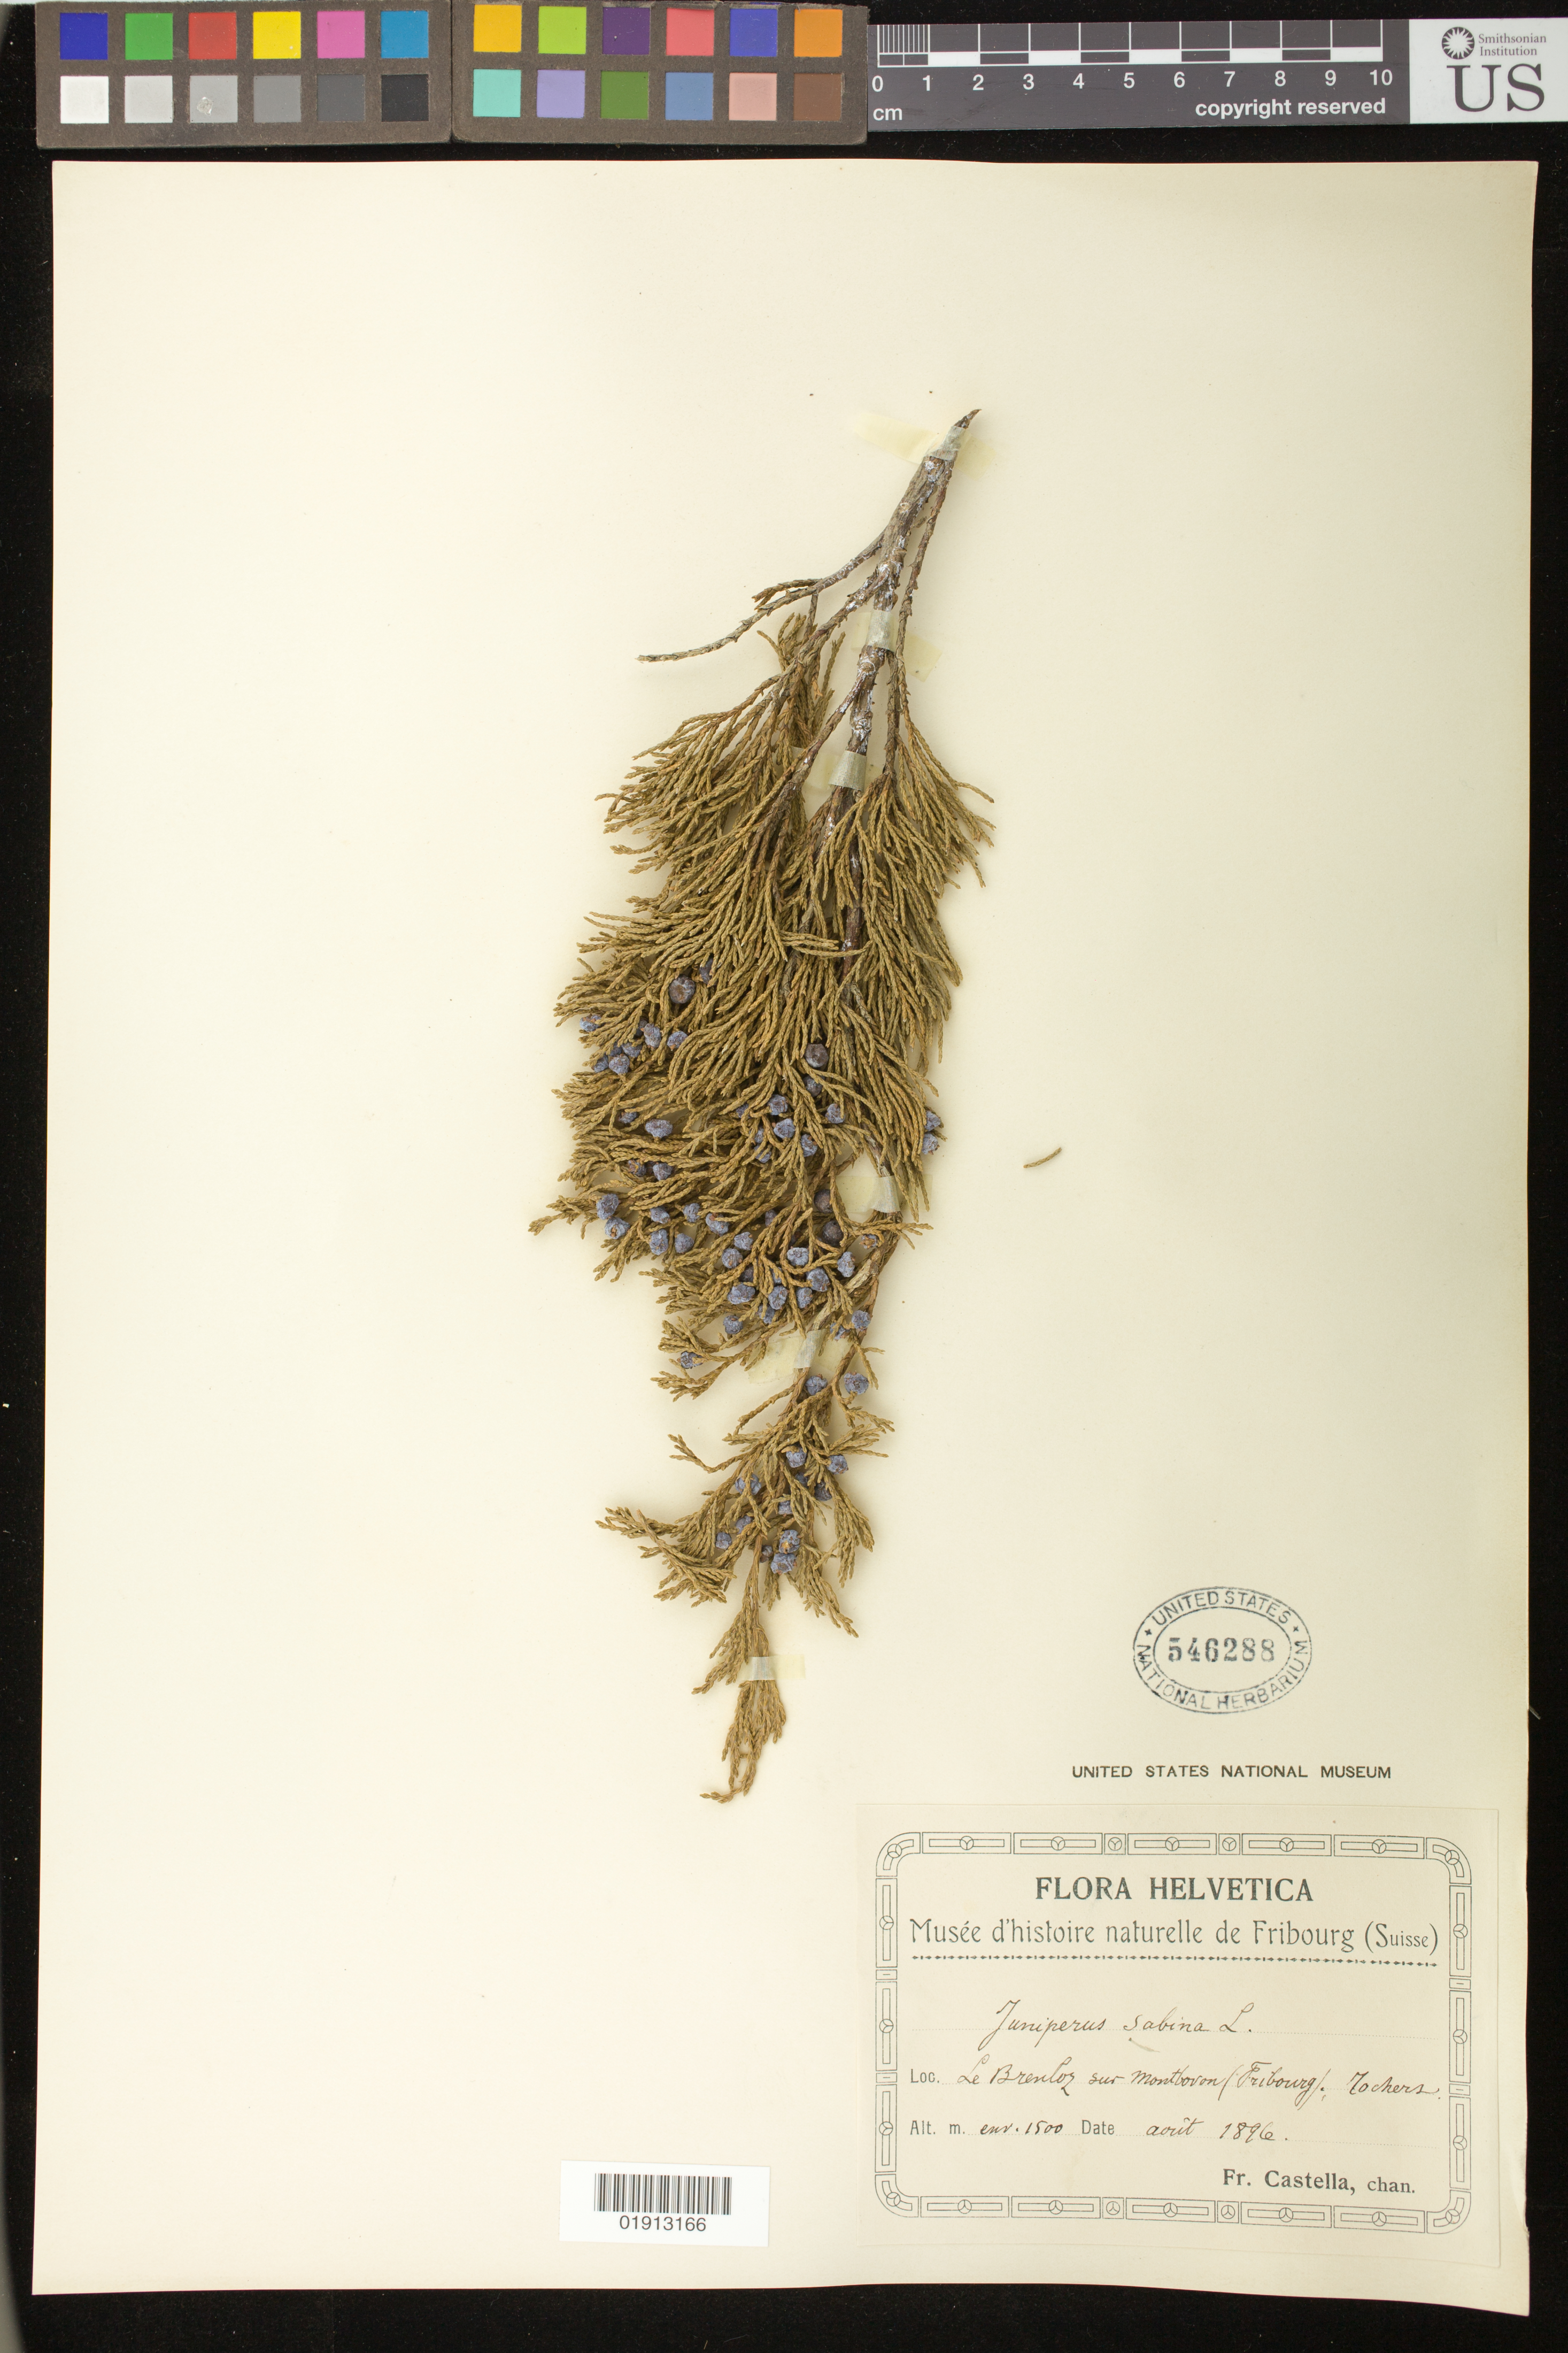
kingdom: Plantae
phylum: Tracheophyta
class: Pinopsida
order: Pinales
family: Cupressaceae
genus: Juniperus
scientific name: Juniperus sabina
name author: L.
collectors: B. Castella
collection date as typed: Aout 1896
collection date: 1896-08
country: Switzerland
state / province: Fribourg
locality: Le Brentoz sur Montbovon (Fribourg).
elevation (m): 1500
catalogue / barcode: US 546288